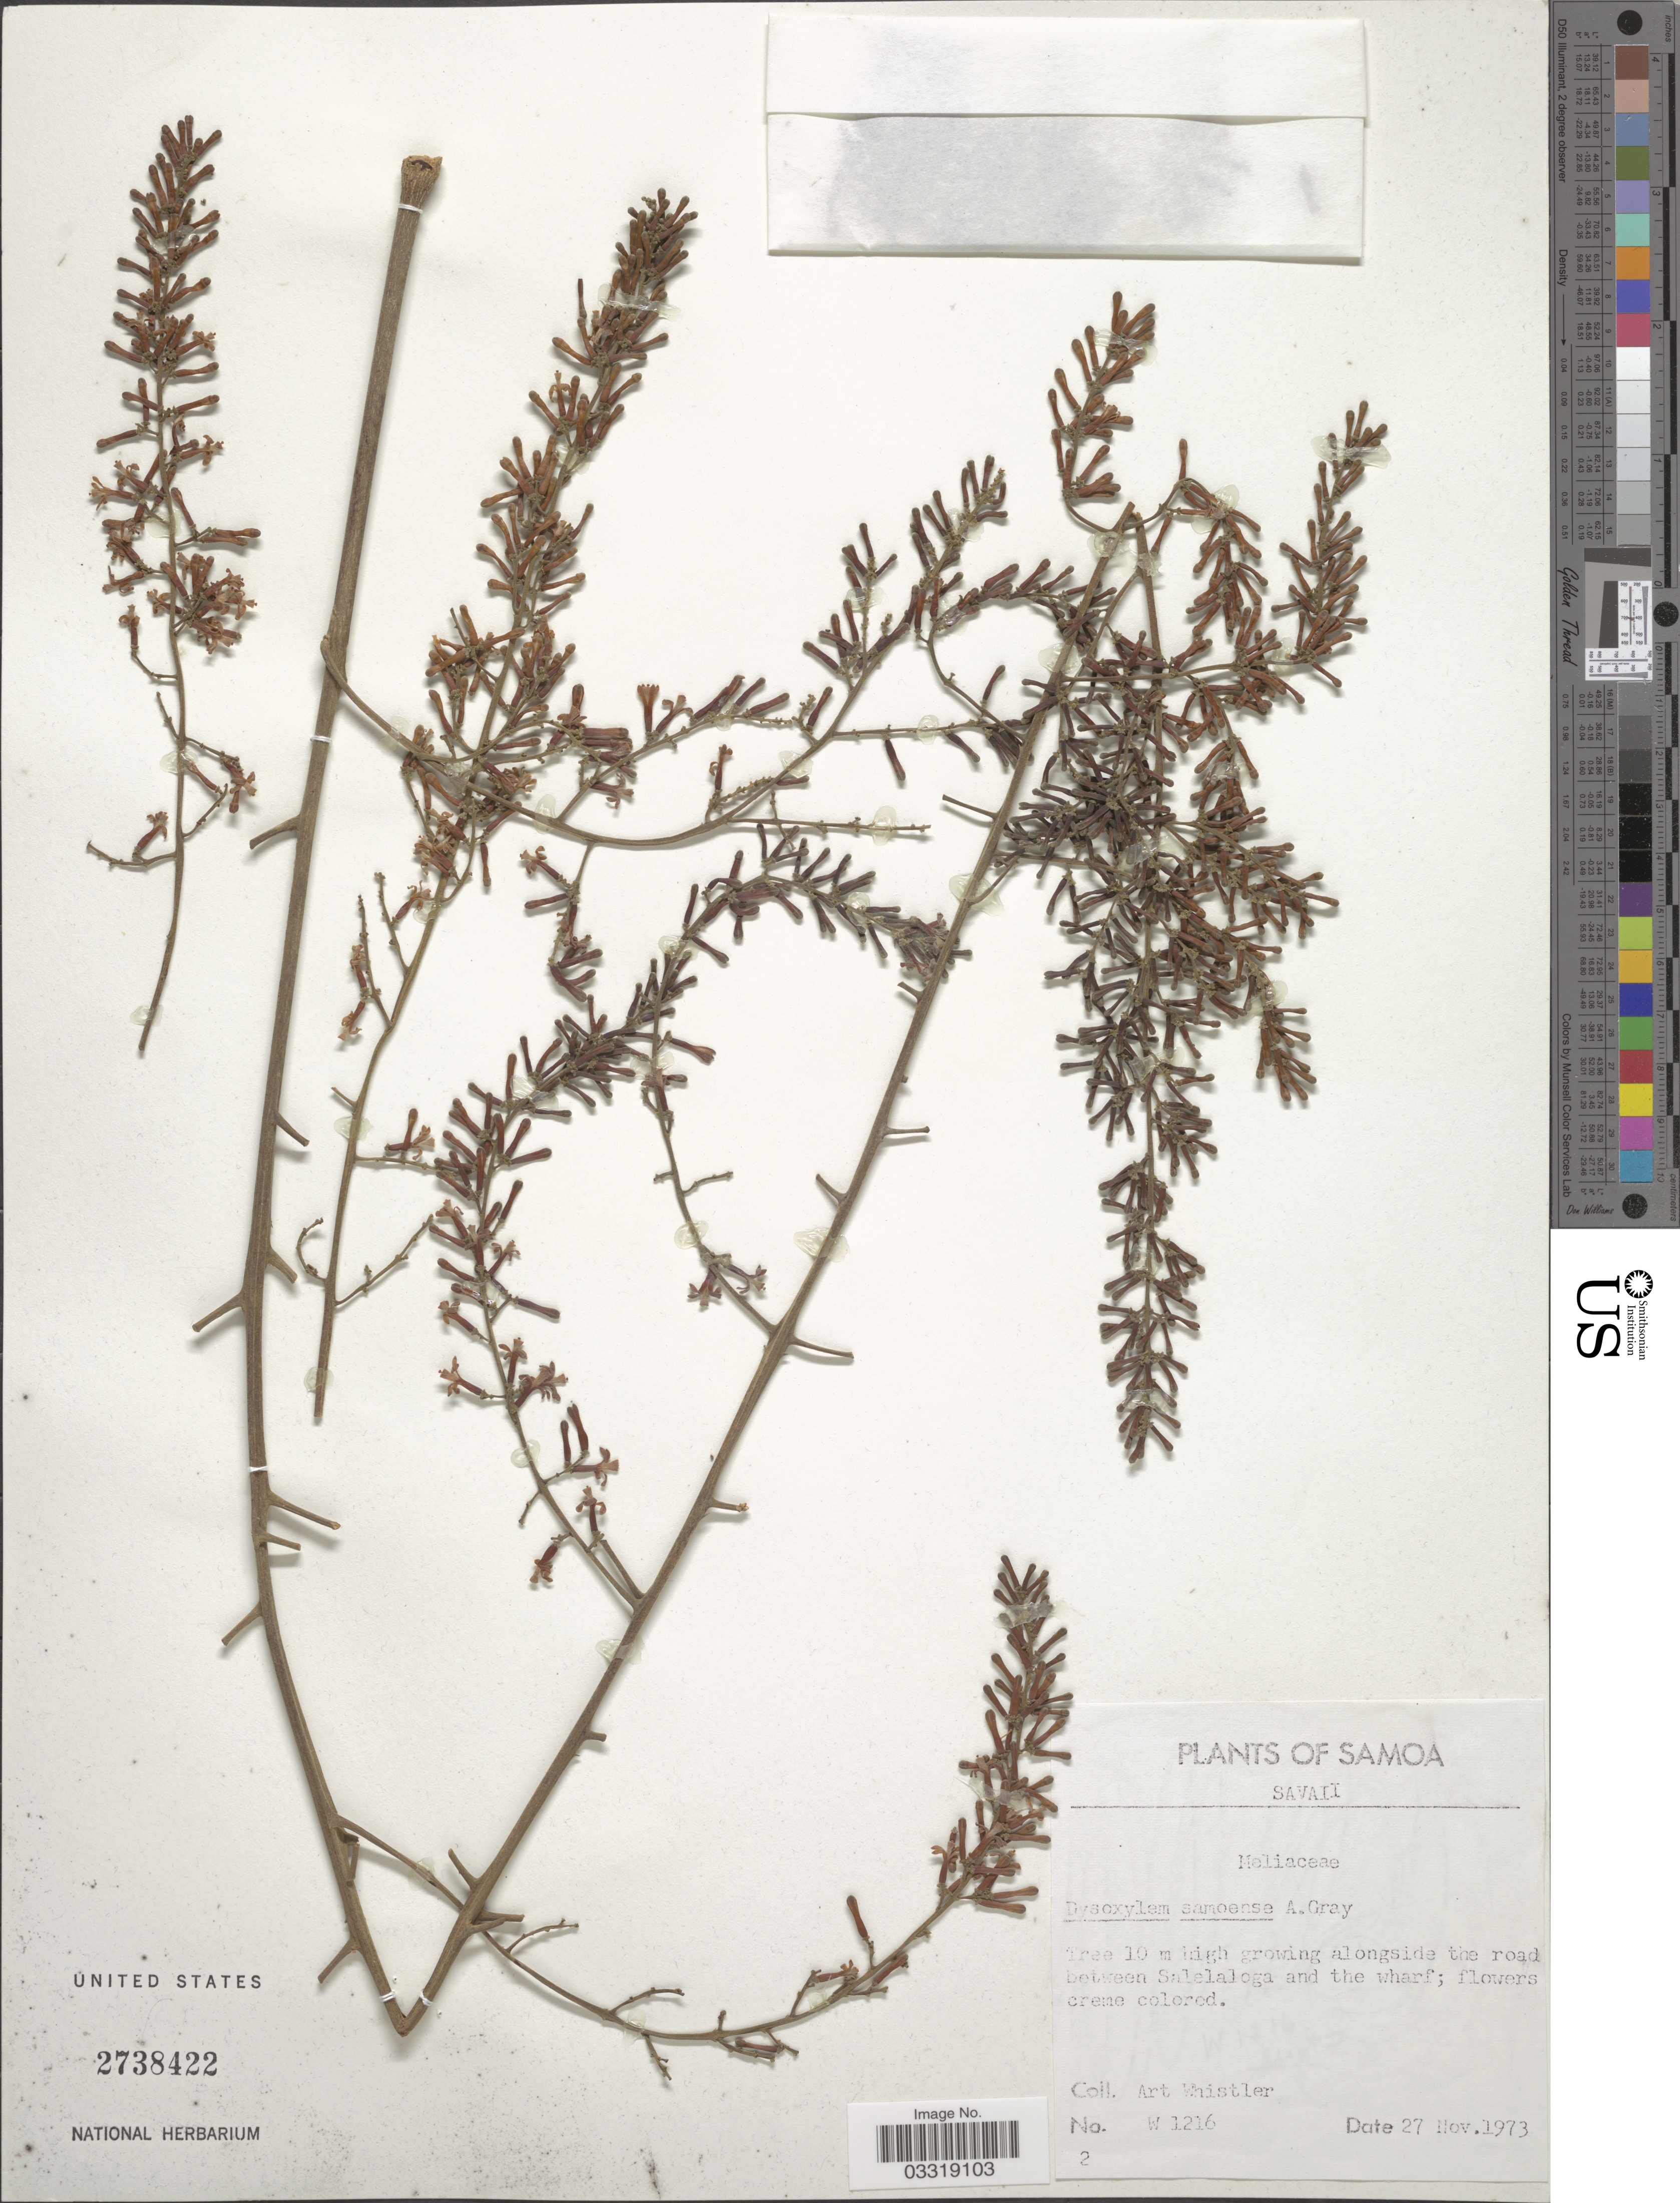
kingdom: Plantae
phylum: Tracheophyta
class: Magnoliopsida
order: Sapindales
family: Meliaceae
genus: Didymocheton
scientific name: Didymocheton alliaceus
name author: (G. Forst.) Mabb.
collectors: A. Whistler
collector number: W 1216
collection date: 1973-11-27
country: Samoa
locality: Samoa. Savaii. Alongside the road between Salelaloga and the wharf.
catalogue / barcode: US 2738422